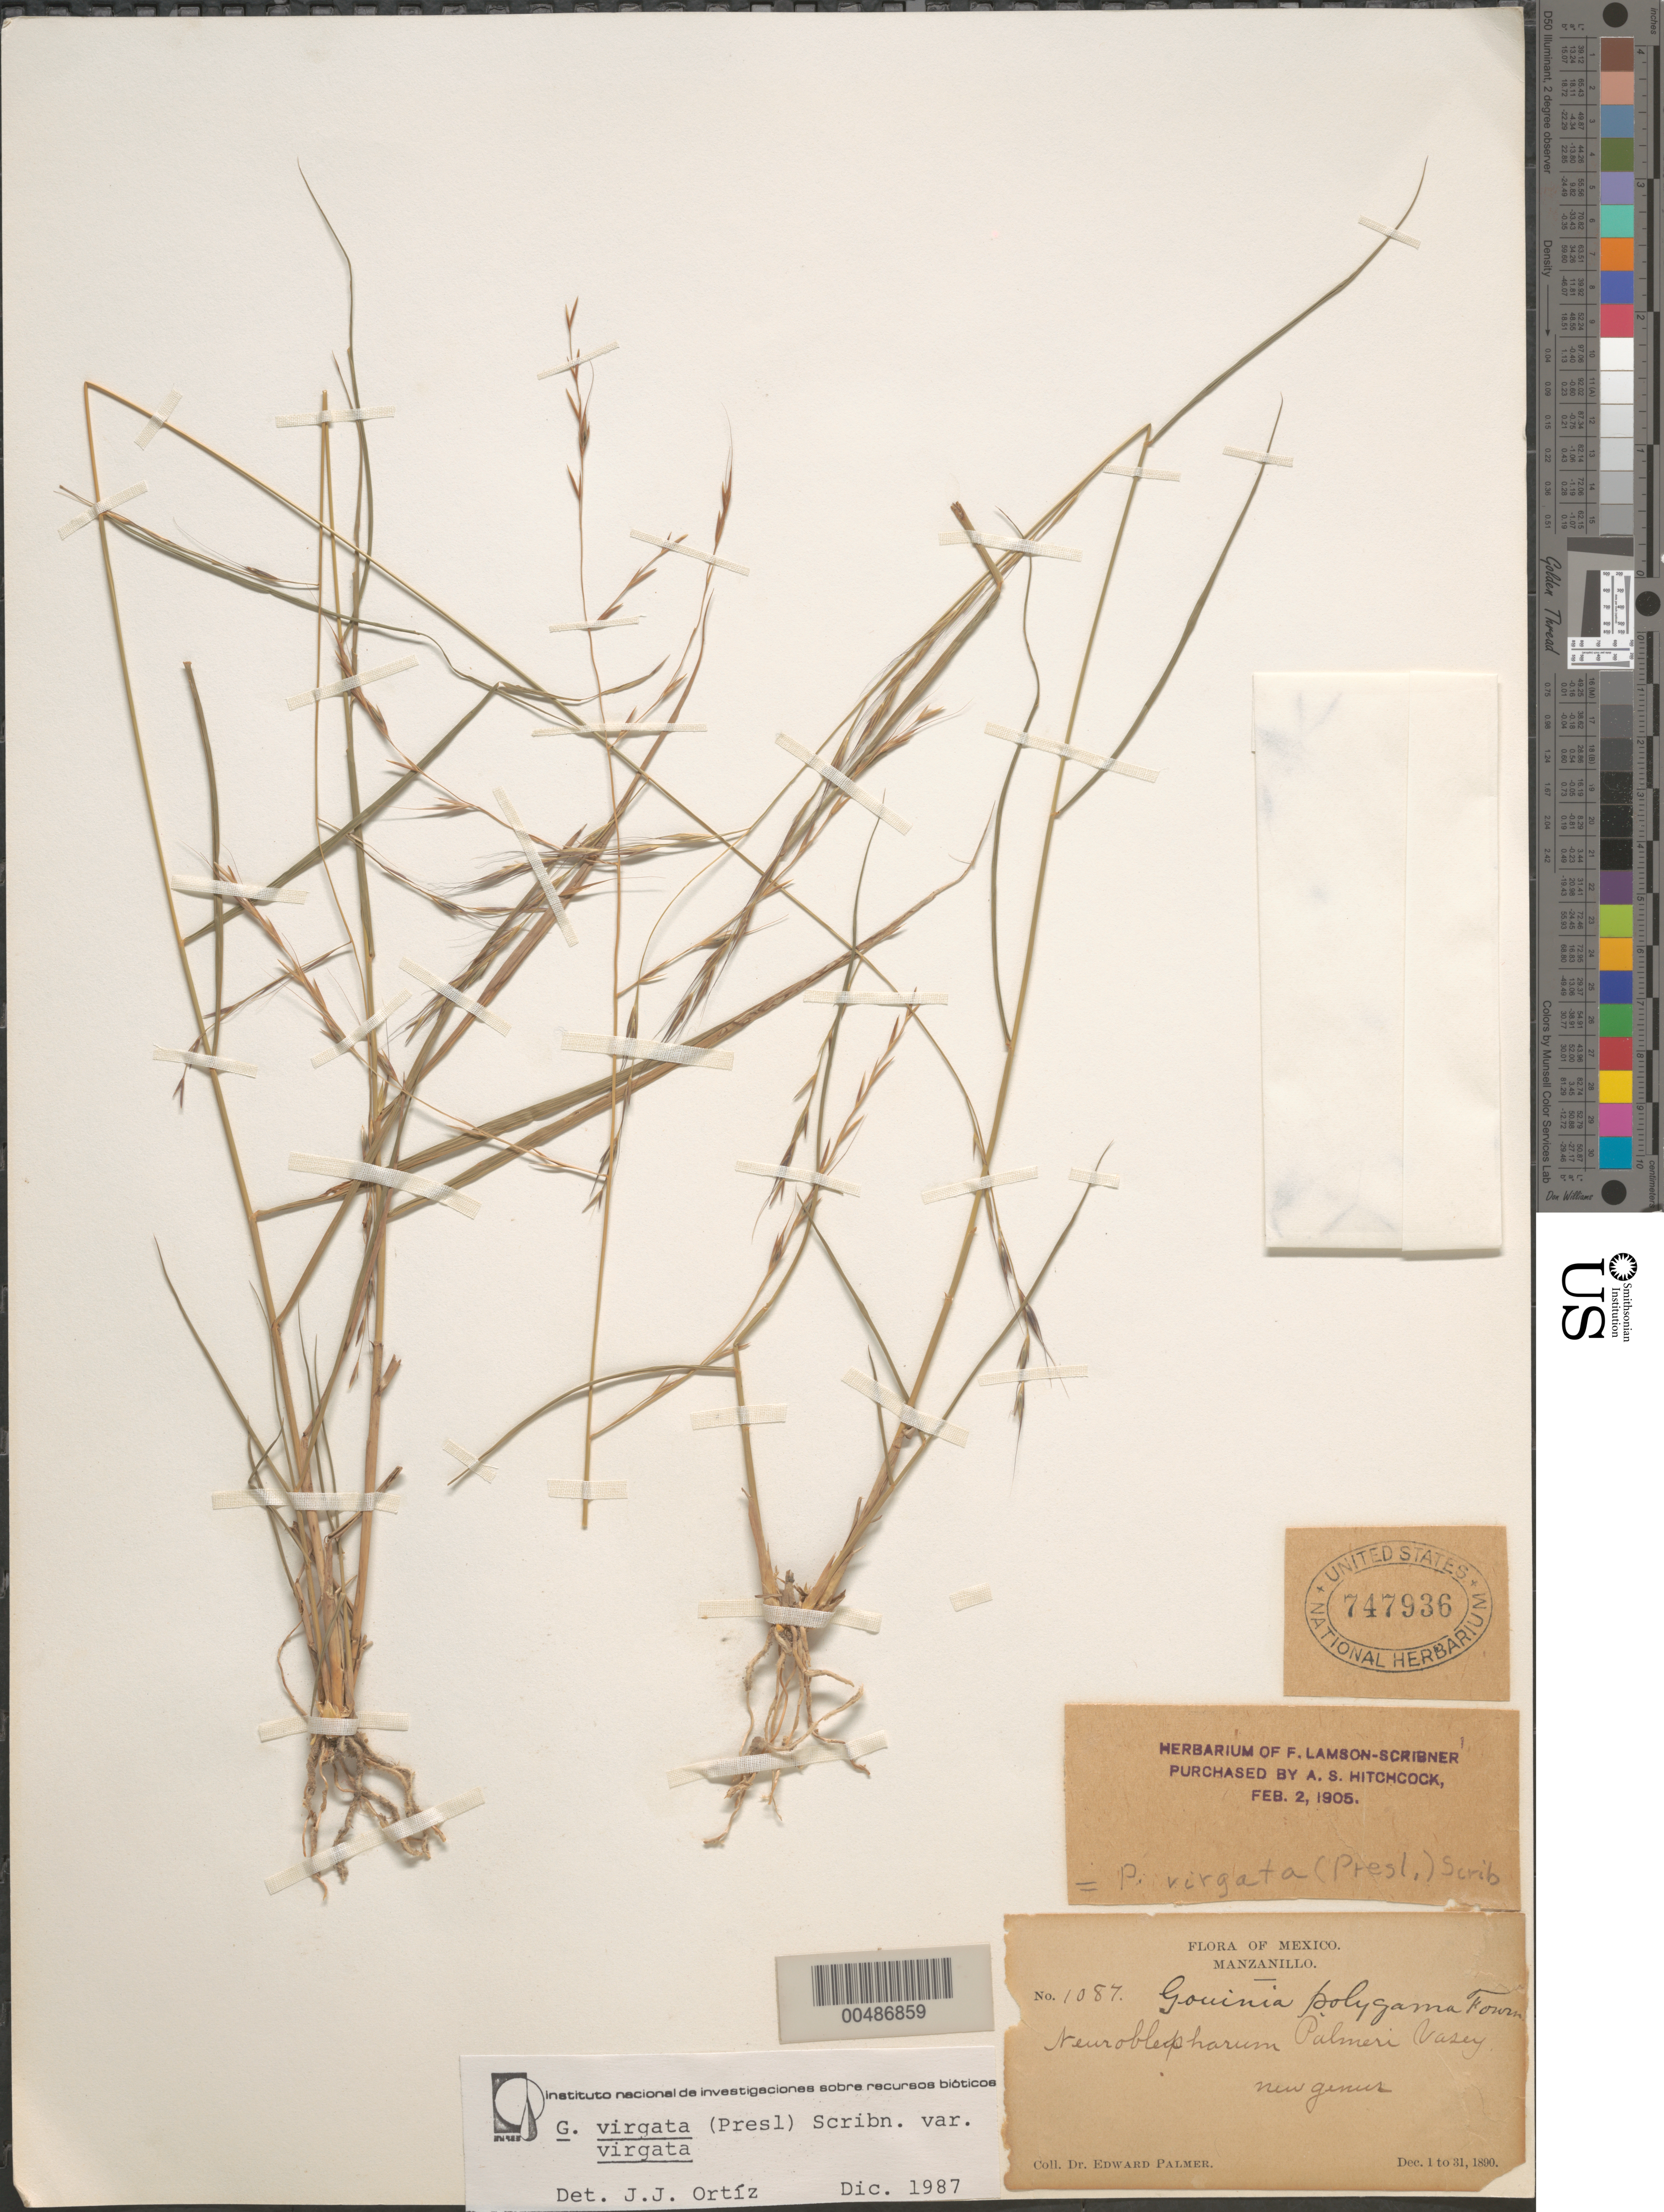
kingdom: Plantae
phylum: Tracheophyta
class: Liliopsida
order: Poales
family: Poaceae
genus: Gouinia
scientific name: Gouinia virgata var. virgata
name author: (J. Presl) Scribn.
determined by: Ort¡z, J. J.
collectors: E. Palmer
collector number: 1087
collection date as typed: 1 Dec 1890 to 31 Dec 1890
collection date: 1890-12-01/1890-12-31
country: Mexico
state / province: Colima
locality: Manzanillo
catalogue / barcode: US 747936